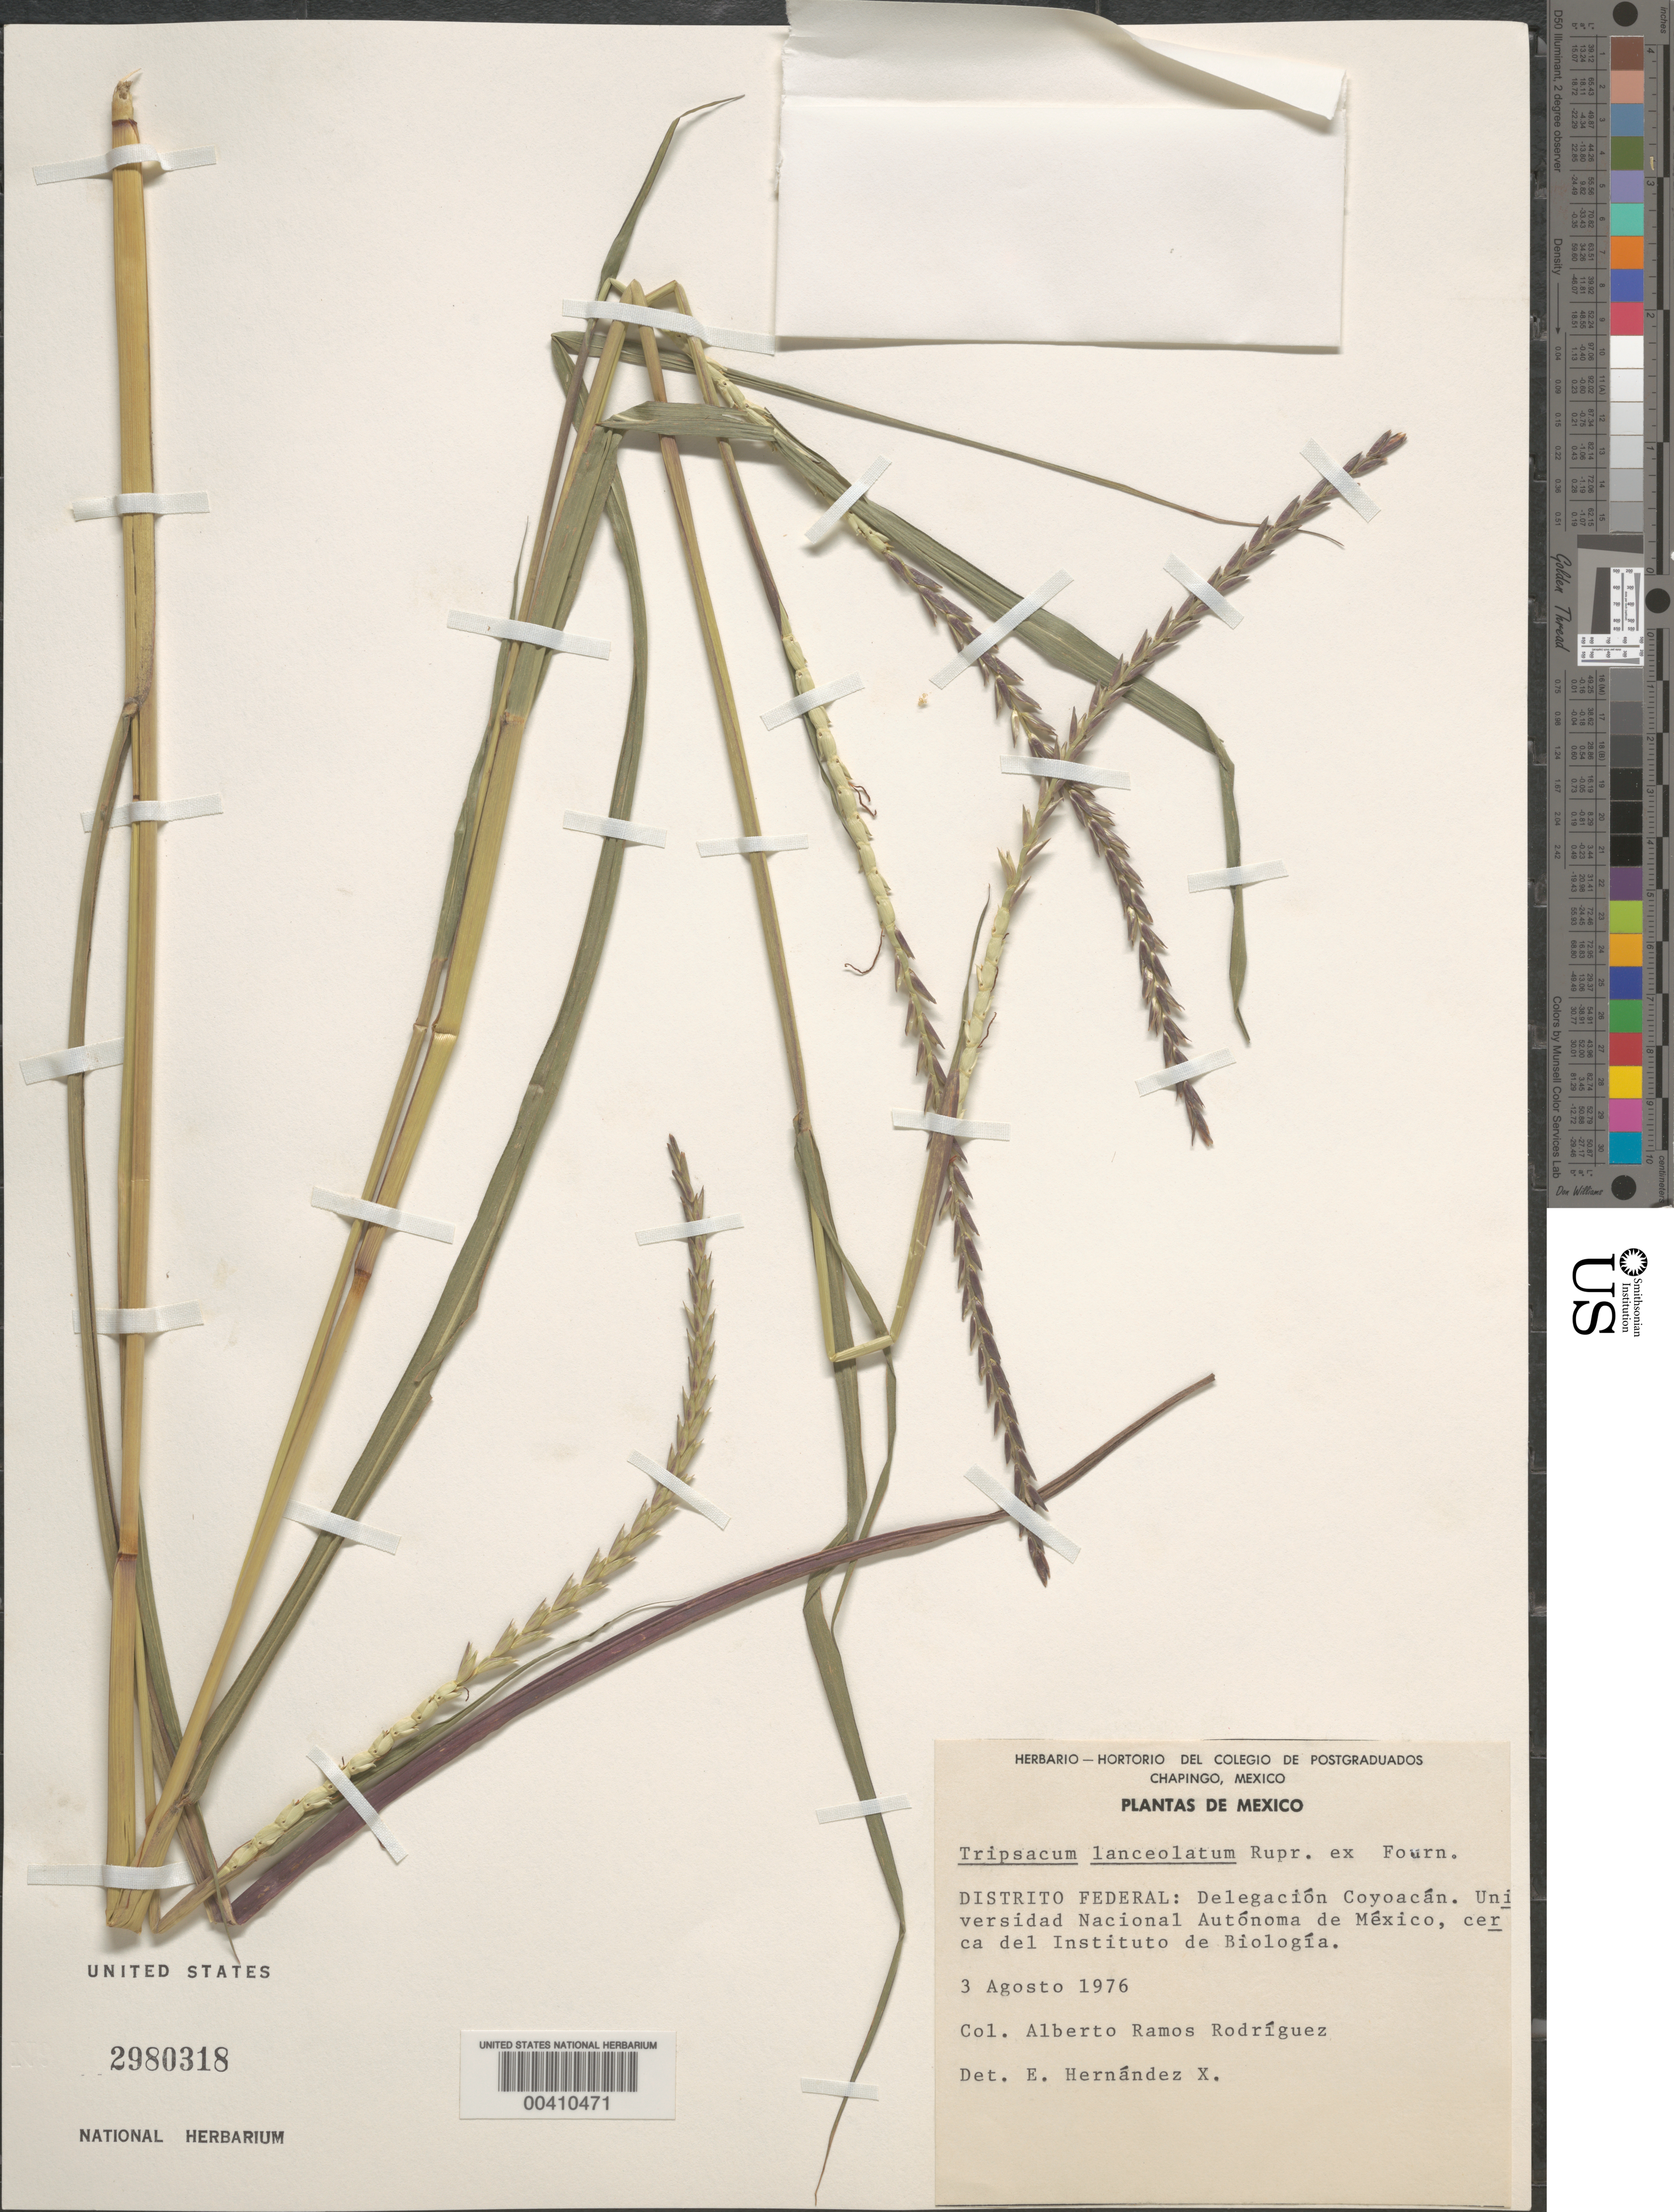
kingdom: Plantae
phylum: Tracheophyta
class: Liliopsida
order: Poales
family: Poaceae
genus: Tripsacum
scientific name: Tripsacum lanceolatum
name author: Rupr. ex E. Fourn.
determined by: Hernández-Xolocotzi, E. I.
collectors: A. Ramos-Rodríguez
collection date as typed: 3 Aug 1976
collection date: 1976-08-03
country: Mexico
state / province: Distrito Federal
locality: Delegación Coyoacán, Universidad Nacional Autónoma de Mêxico, near Instituto de Biolog¡a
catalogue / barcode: US 2980318